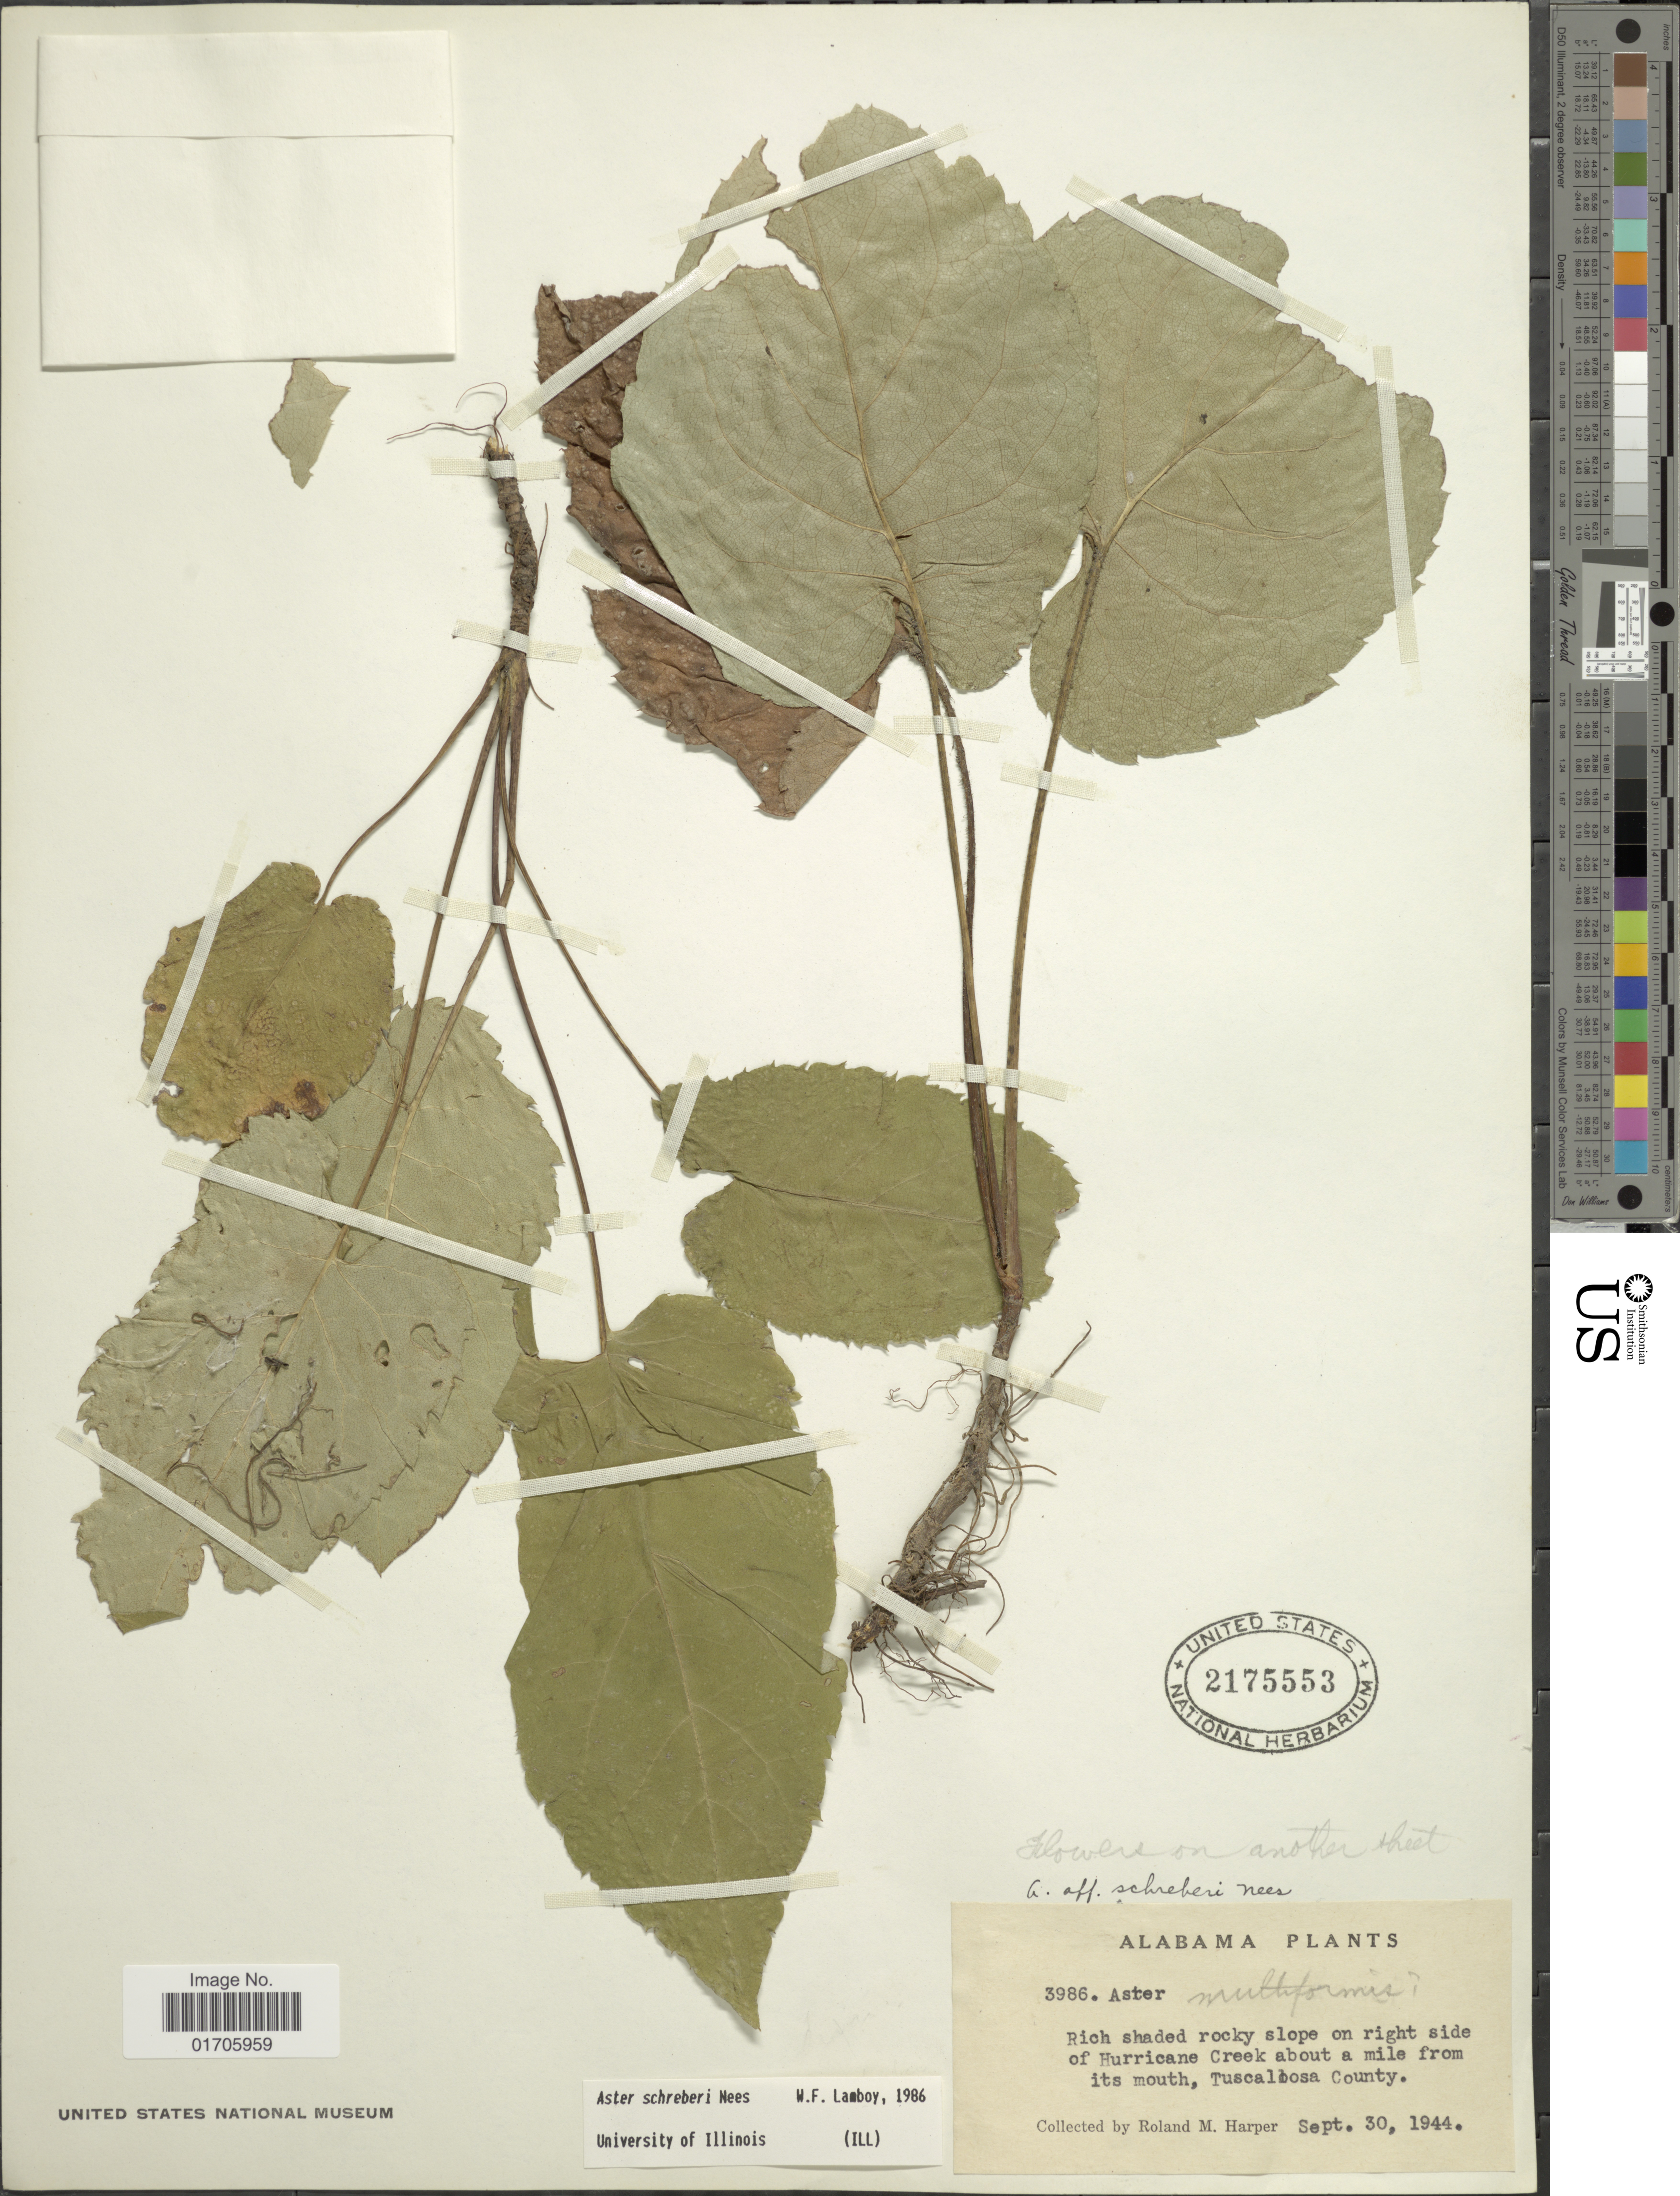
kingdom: Plantae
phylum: Tracheophyta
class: Magnoliopsida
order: Asterales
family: Asteraceae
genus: Eurybia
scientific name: Eurybia schreberi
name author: (Nees) Nees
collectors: R. M. Harper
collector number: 3986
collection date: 1944-09-30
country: United States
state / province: Alabama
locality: Alabama. Rich shaded rocky slope on right side of Hurricane Creek about a mile from its mouth, Tuscaloosa County.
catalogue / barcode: US 2175553